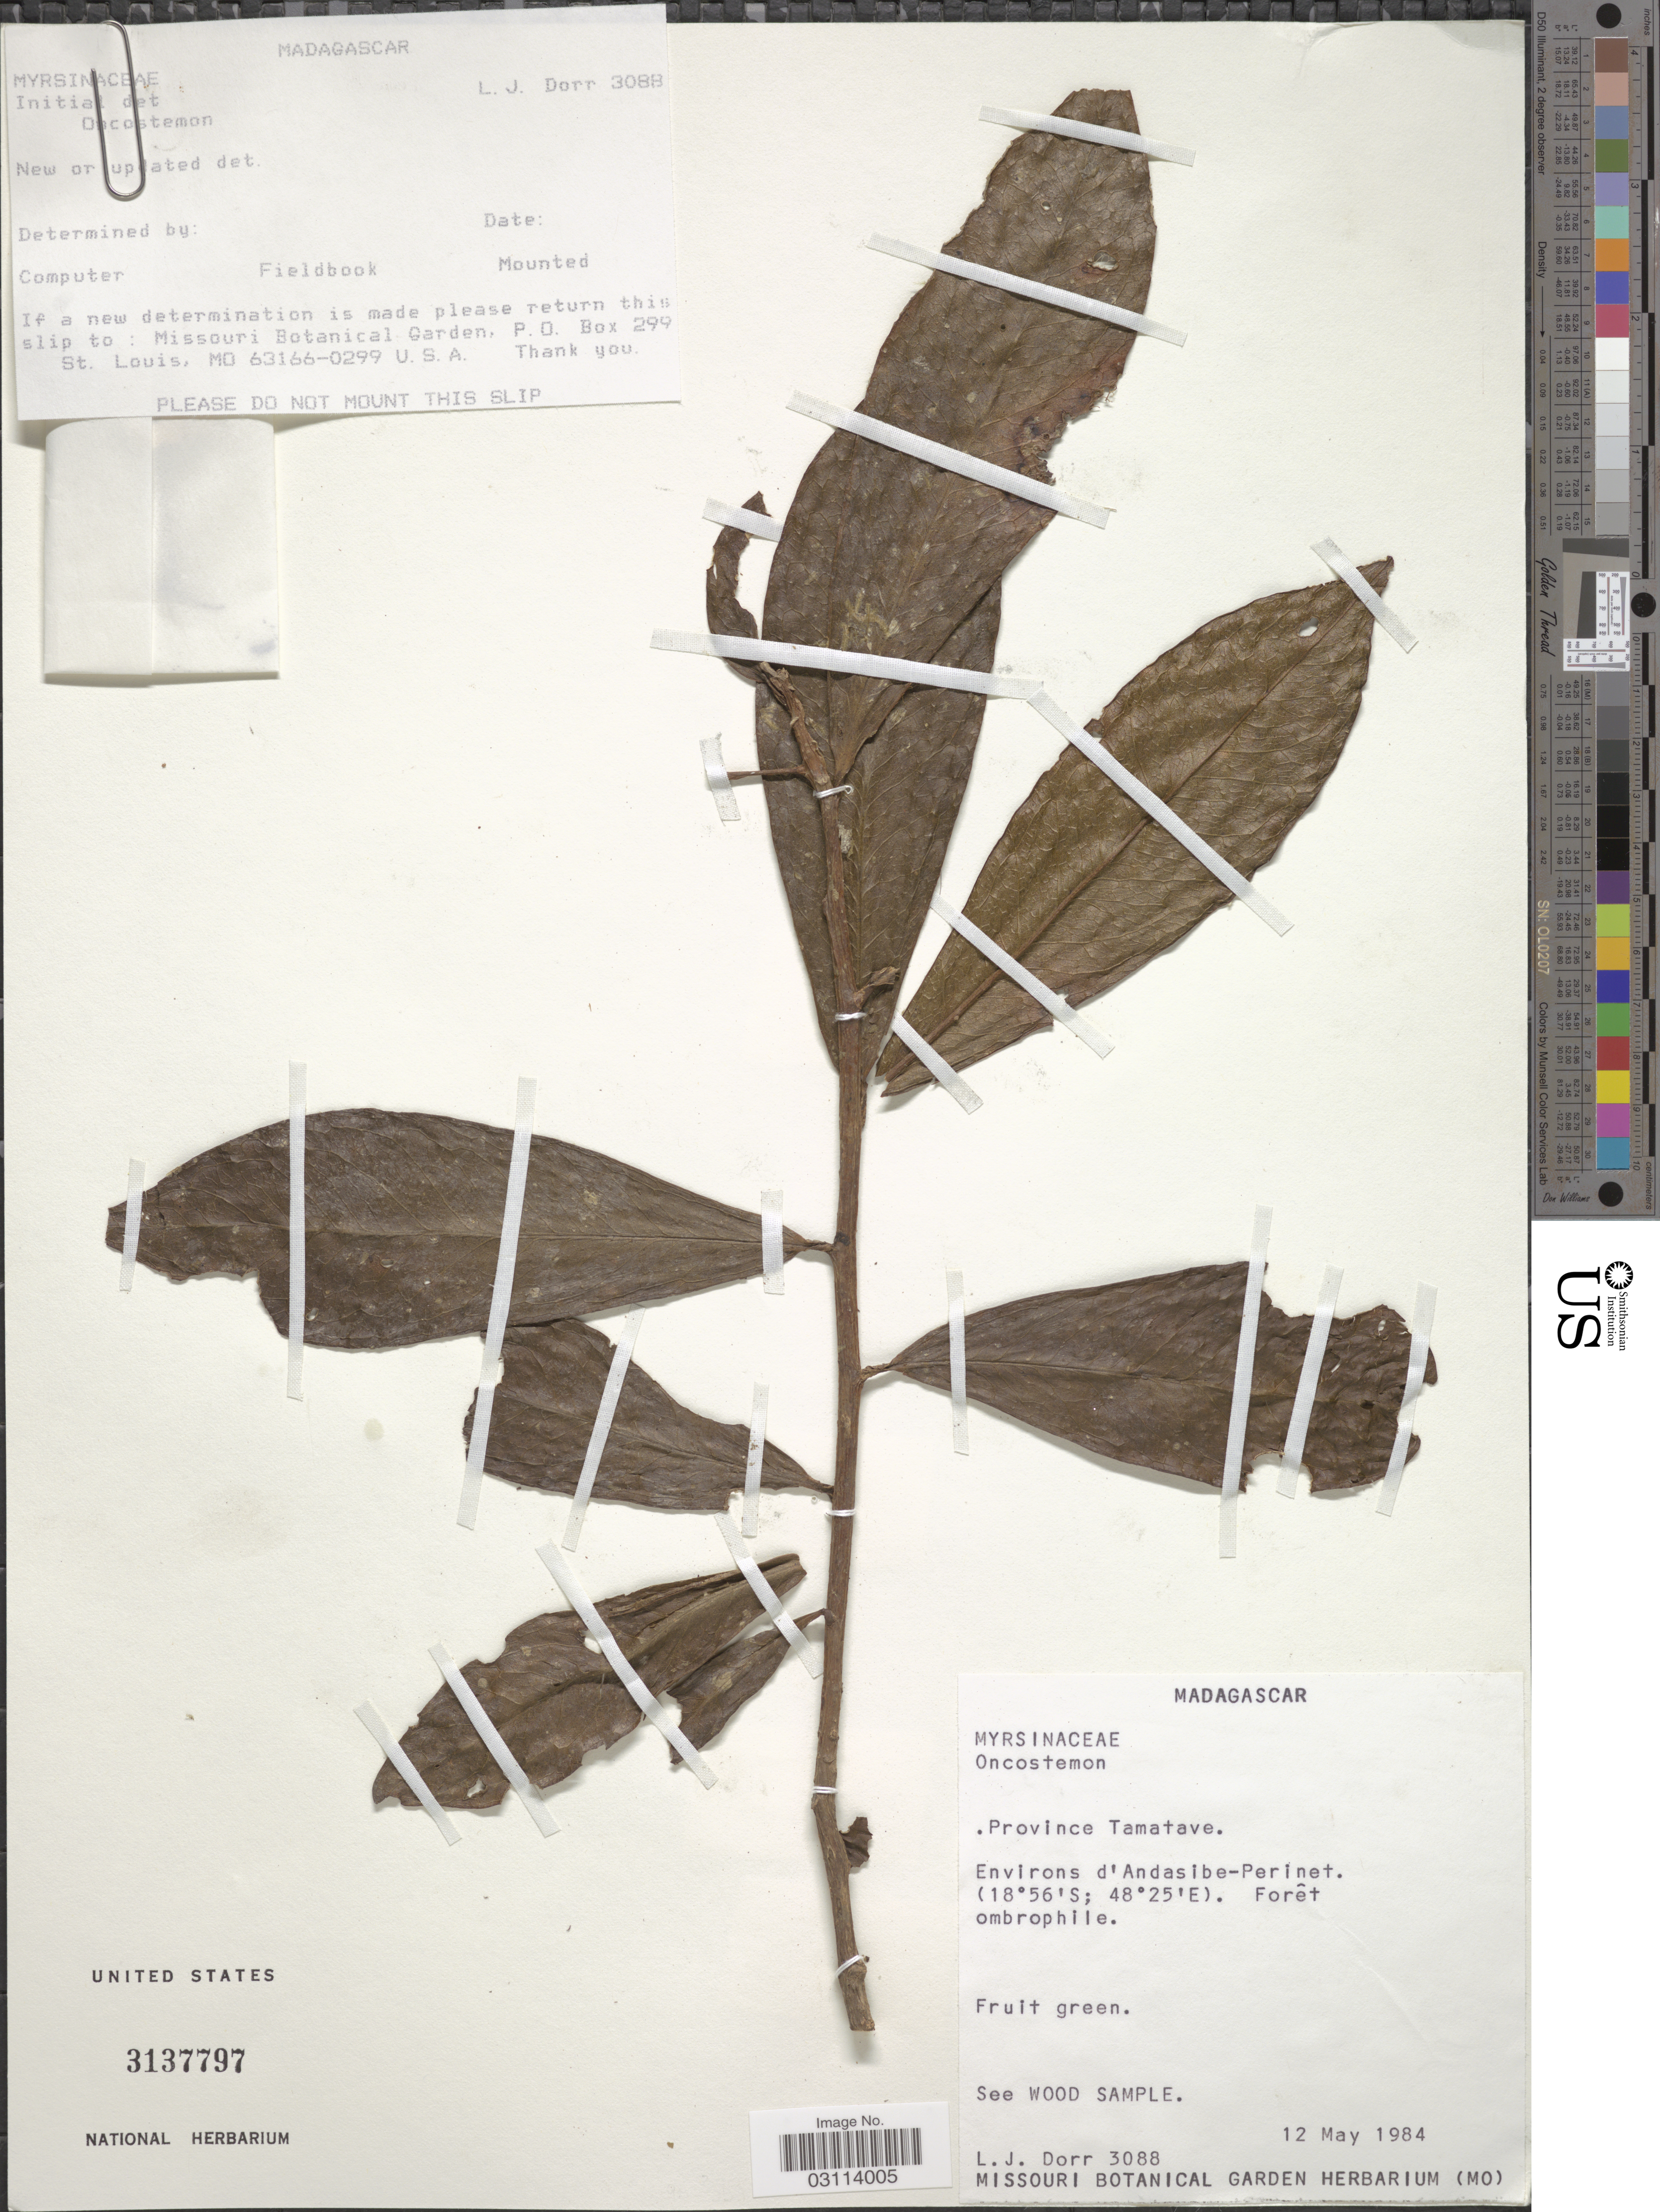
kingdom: Plantae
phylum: Tracheophyta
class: Magnoliopsida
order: Ericales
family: Primulaceae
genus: Oncostemon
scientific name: Oncostemon sp.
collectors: L. J. Dorr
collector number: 3088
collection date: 1984-05-12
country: Madagascar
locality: Province Tamatave. Environs d'Andasibe-Perinet.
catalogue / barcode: US 3137797